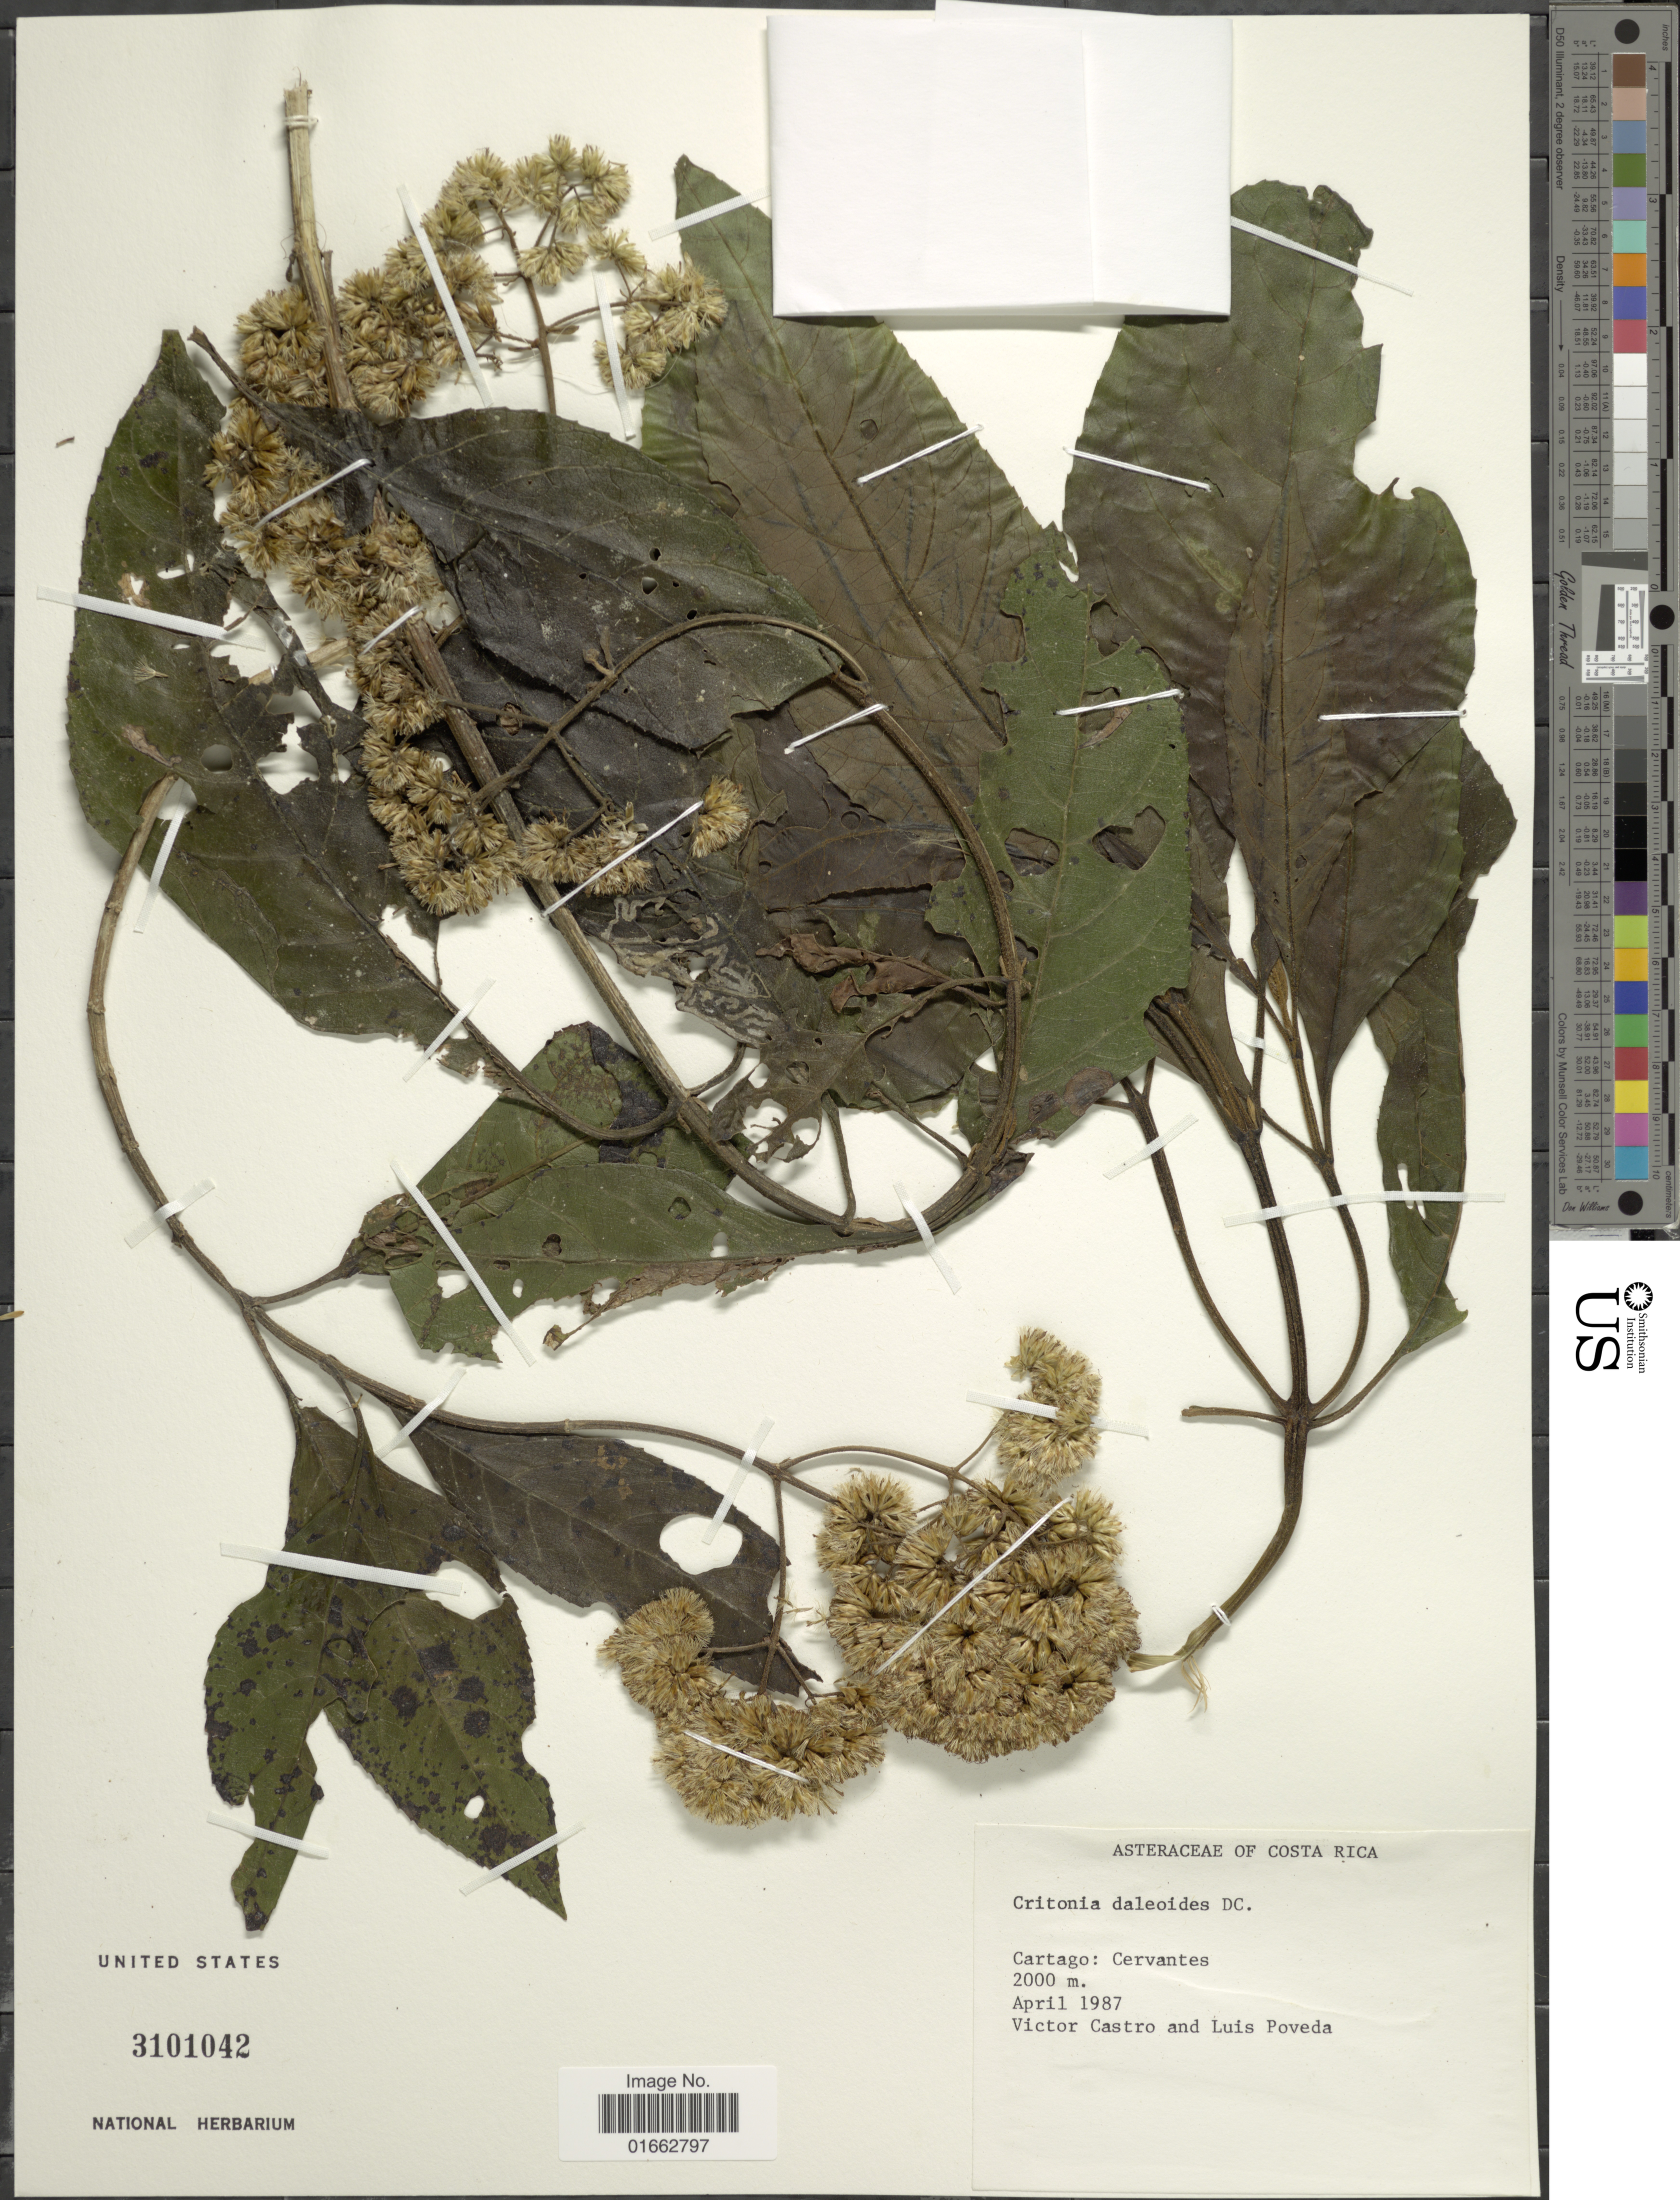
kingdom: Plantae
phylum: Tracheophyta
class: Magnoliopsida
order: Asterales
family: Asteraceae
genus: Critonia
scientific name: Critonia daleoides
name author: DC.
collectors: V. Castro & L. J. Poveda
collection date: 1987-04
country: Costa Rica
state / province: Cartago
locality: Cervantes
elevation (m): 2000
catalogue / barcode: US 3101042